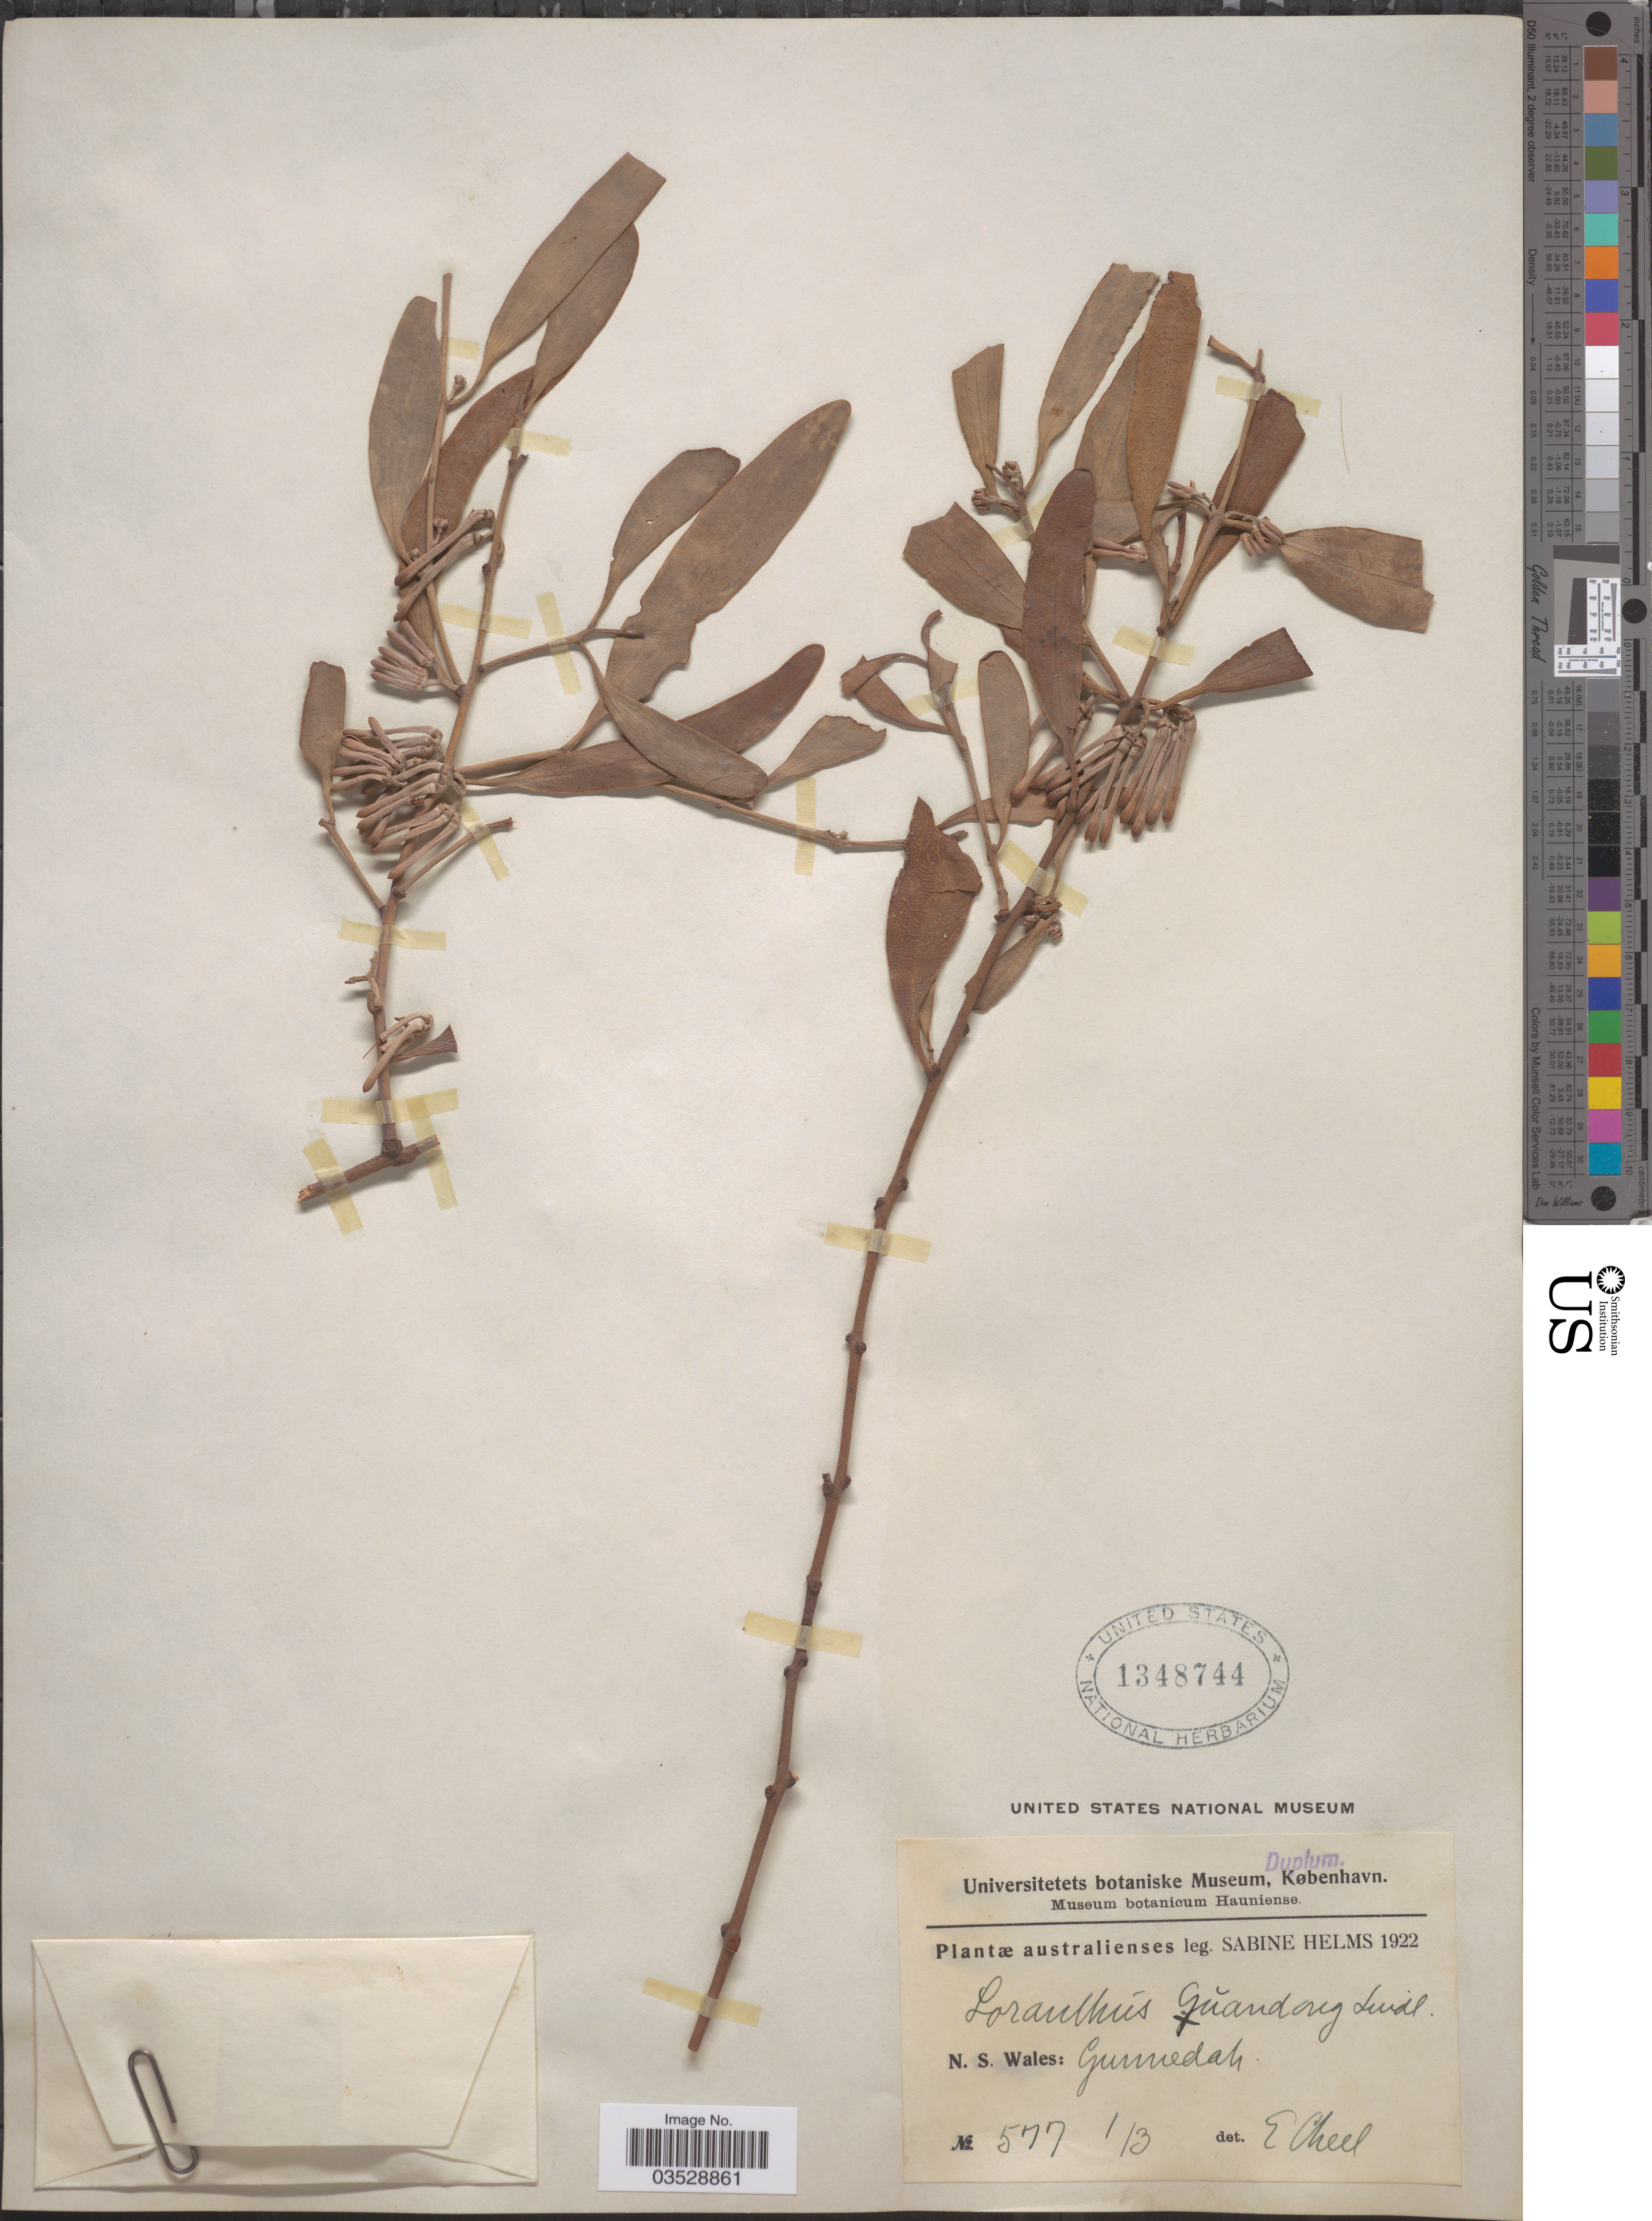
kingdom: Plantae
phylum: Tracheophyta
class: Magnoliopsida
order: Santalales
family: Loranthaceae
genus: Amyema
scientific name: Amyema quandang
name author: (Lindl.) Tiegh.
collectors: S. Helms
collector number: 577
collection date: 1922-03-01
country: Australia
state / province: New South Wales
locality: Gunnedah.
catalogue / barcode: US 1348744